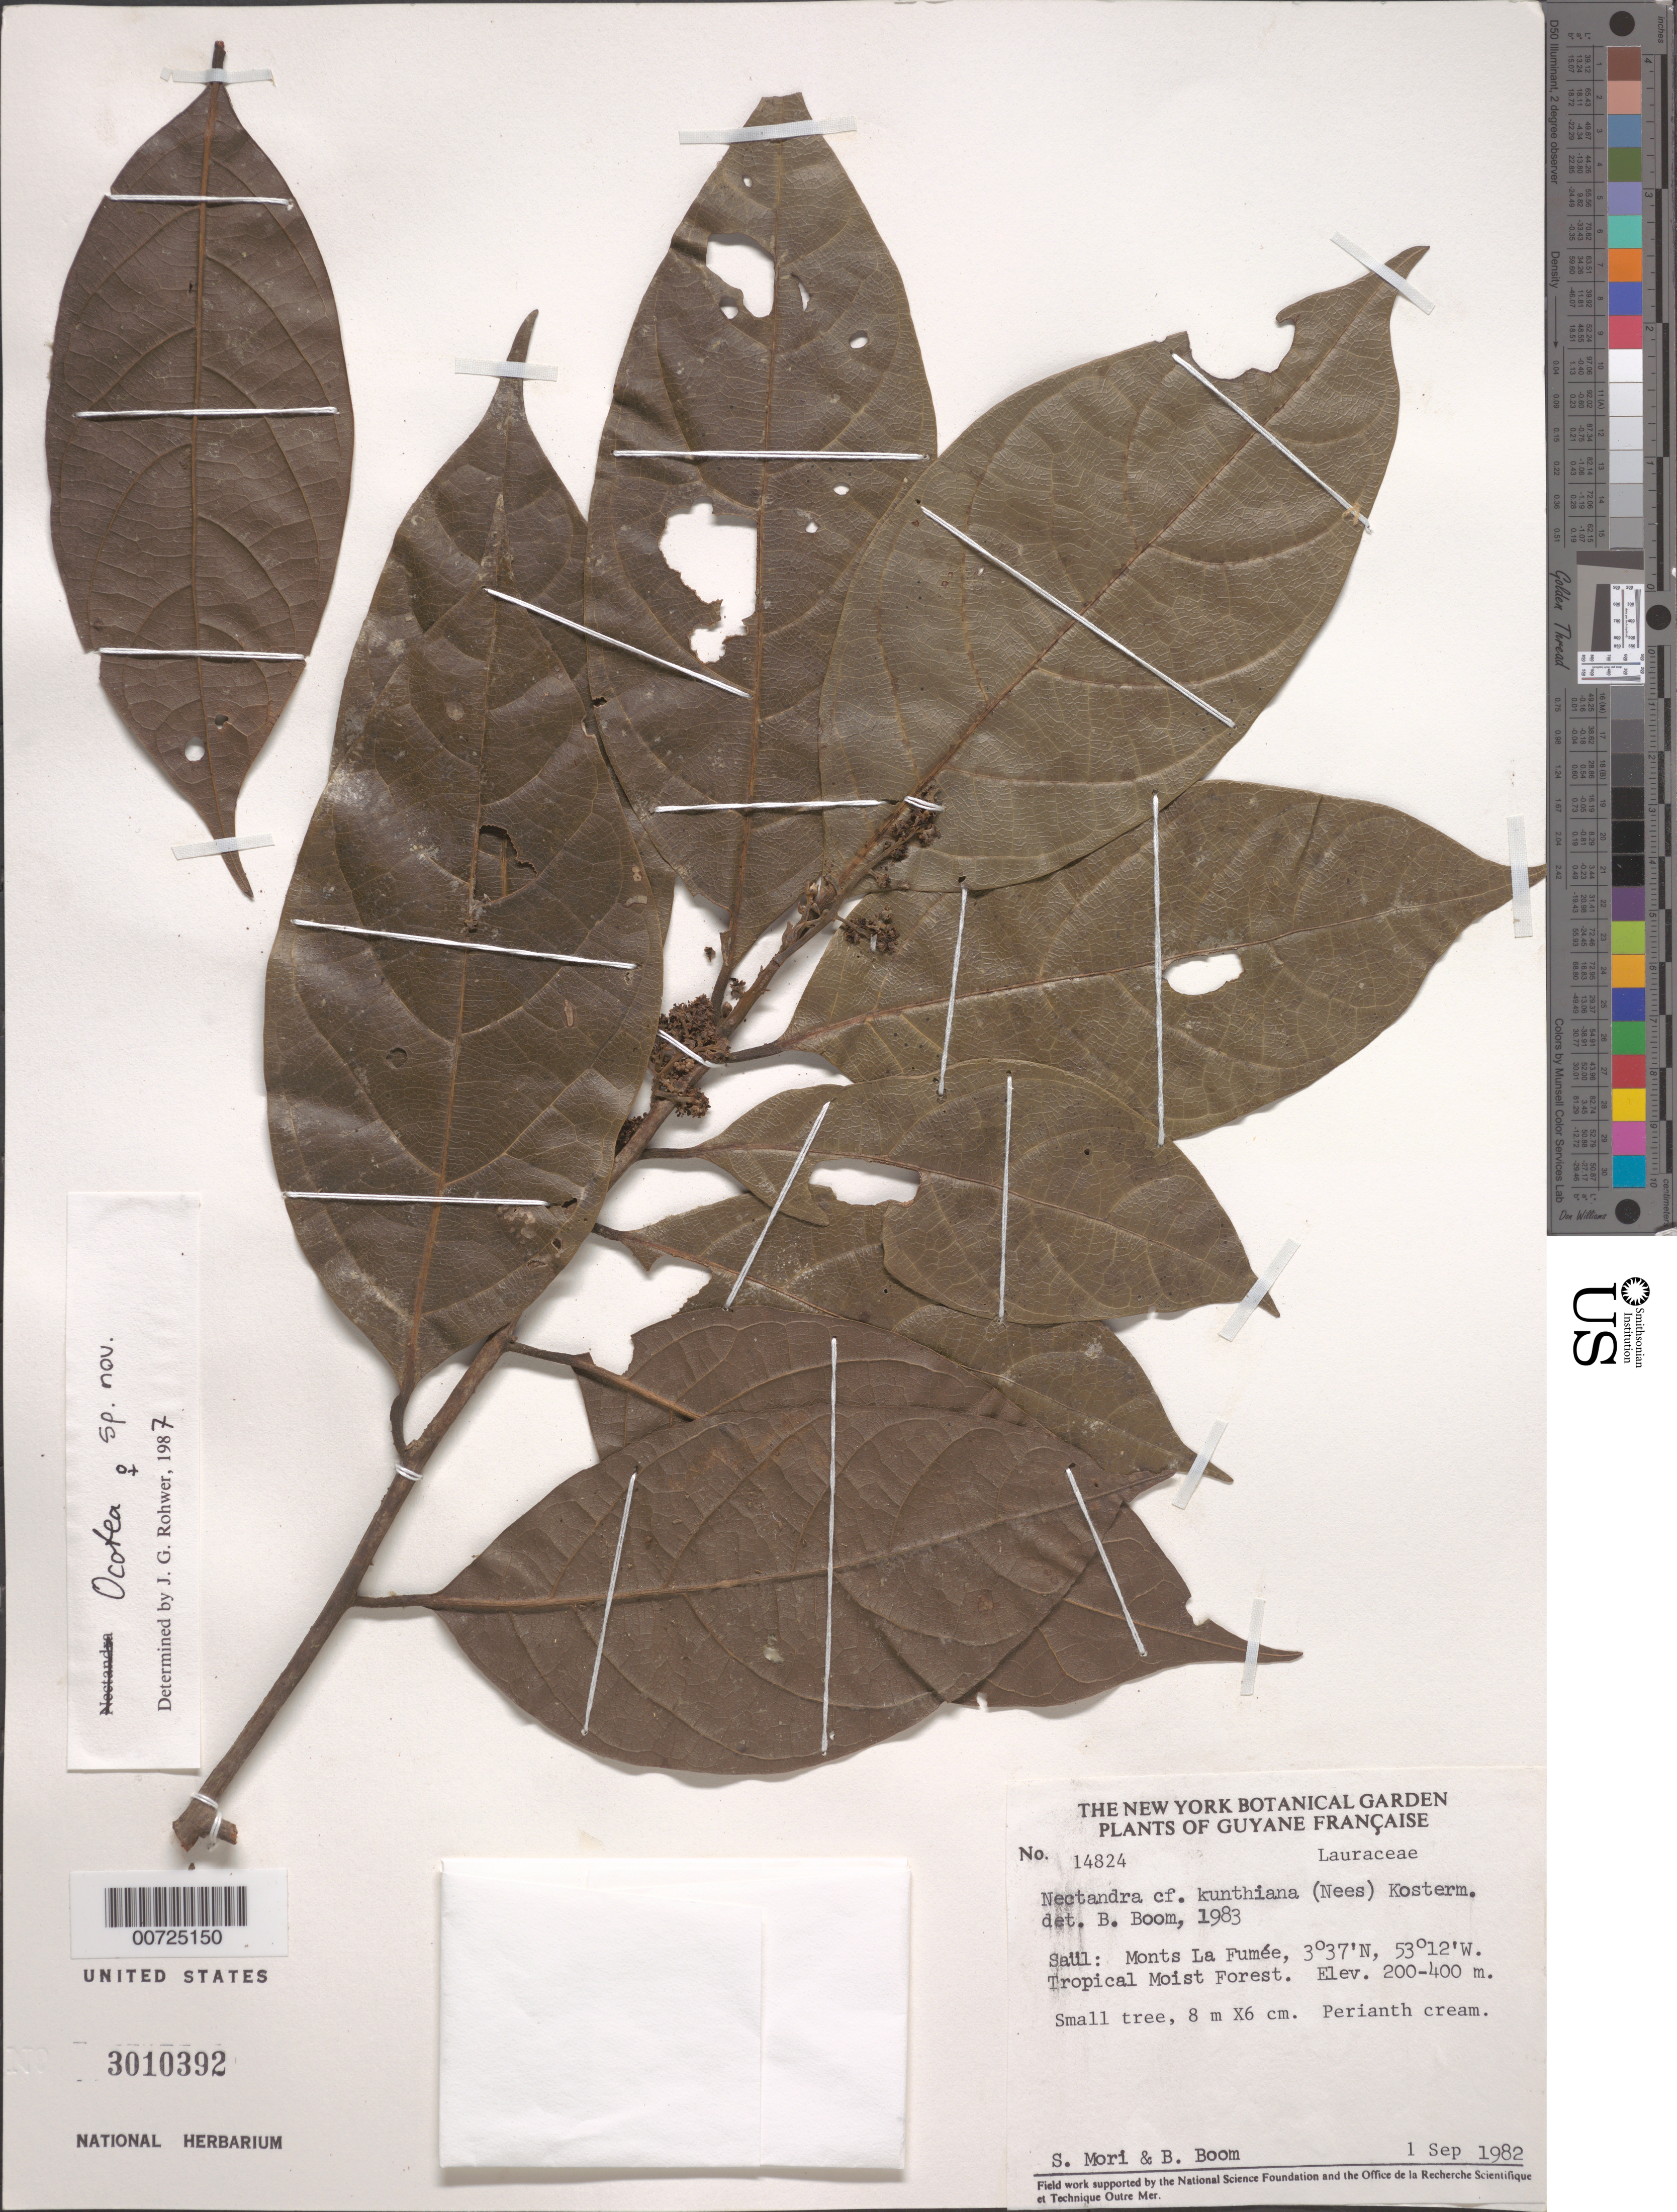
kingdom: Plantae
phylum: Tracheophyta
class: Magnoliopsida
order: Laurales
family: Lauraceae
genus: Ocotea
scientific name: Ocotea sp.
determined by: Rohwer, J. G.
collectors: S. Mori & B. M. Boom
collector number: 14824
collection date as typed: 1-Sep-82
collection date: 1982-09-01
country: French Guiana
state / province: Saint-Laurent-du-Maroni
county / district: Saül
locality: Saül, Monts La Fumée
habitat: Tropical moist forest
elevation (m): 200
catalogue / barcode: US 3010392